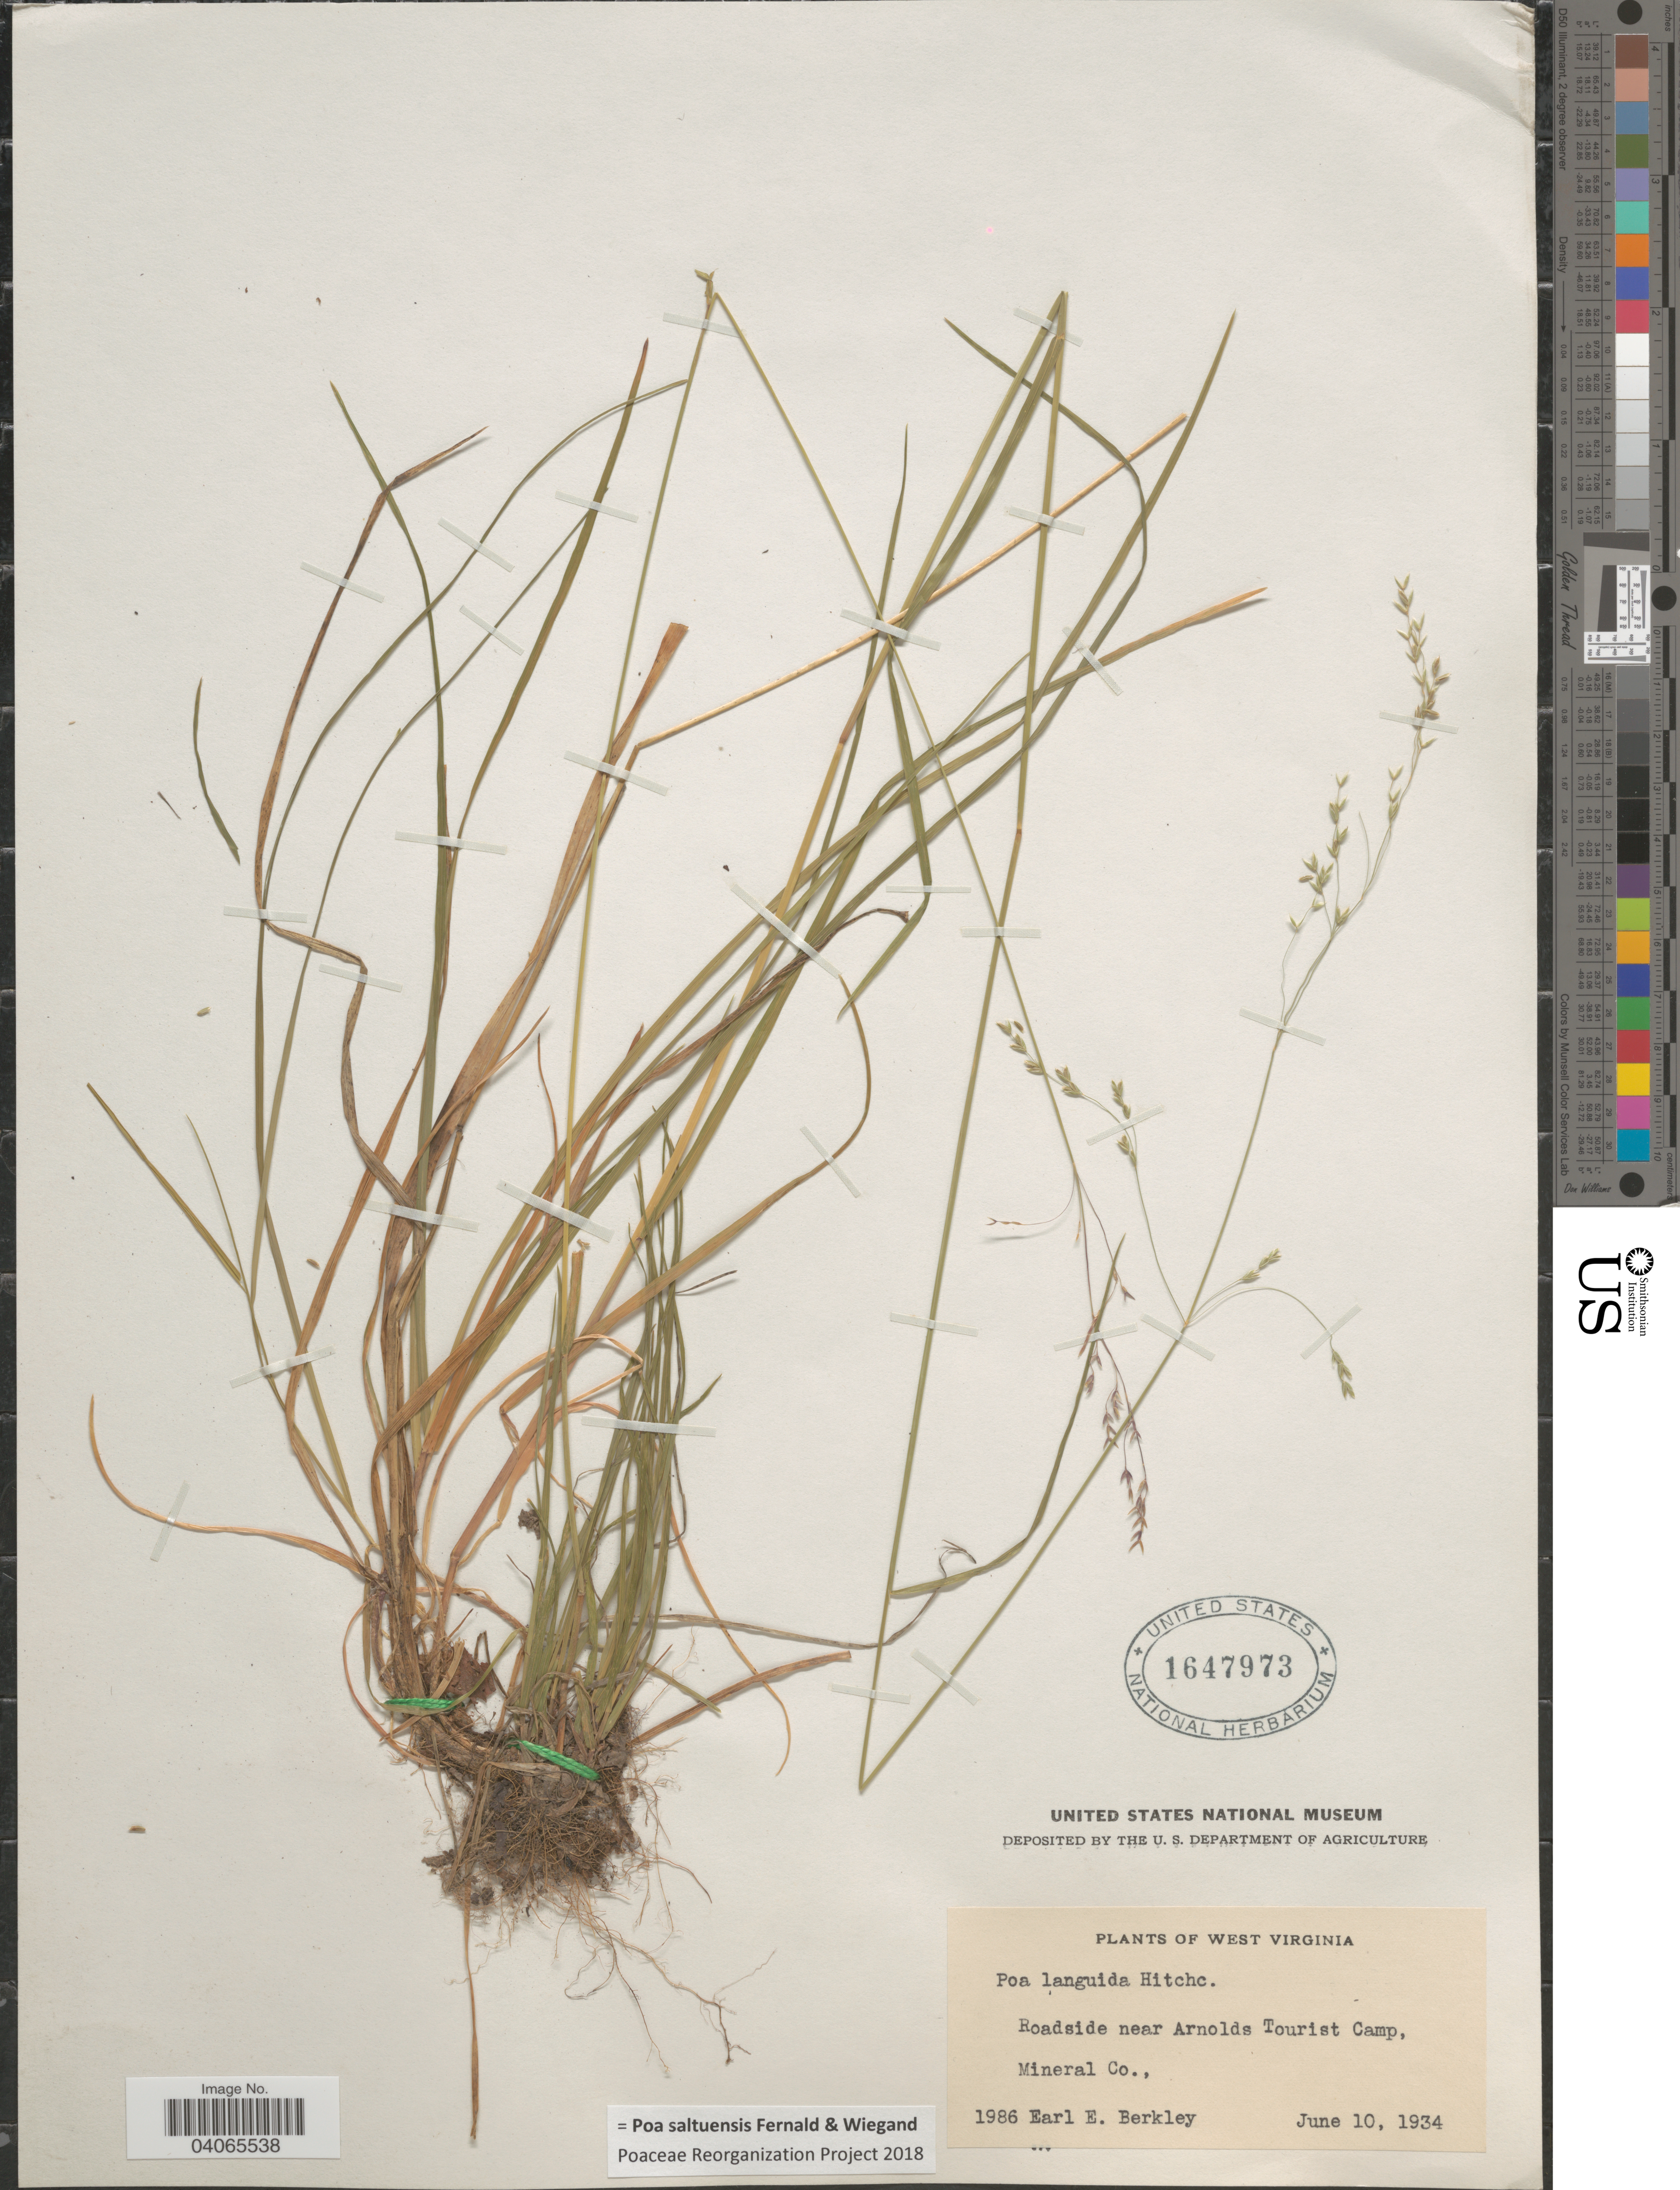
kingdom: Plantae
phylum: Tracheophyta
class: Liliopsida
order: Poales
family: Poaceae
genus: Poa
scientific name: Poa saltuensis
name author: Fernald & Wiegand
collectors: E. Berkley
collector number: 1986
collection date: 1934-06-10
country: United States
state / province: West Virginia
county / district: Mineral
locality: Roadside near Arnolds Tourist Camp, Mineral Co.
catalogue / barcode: US 1647973